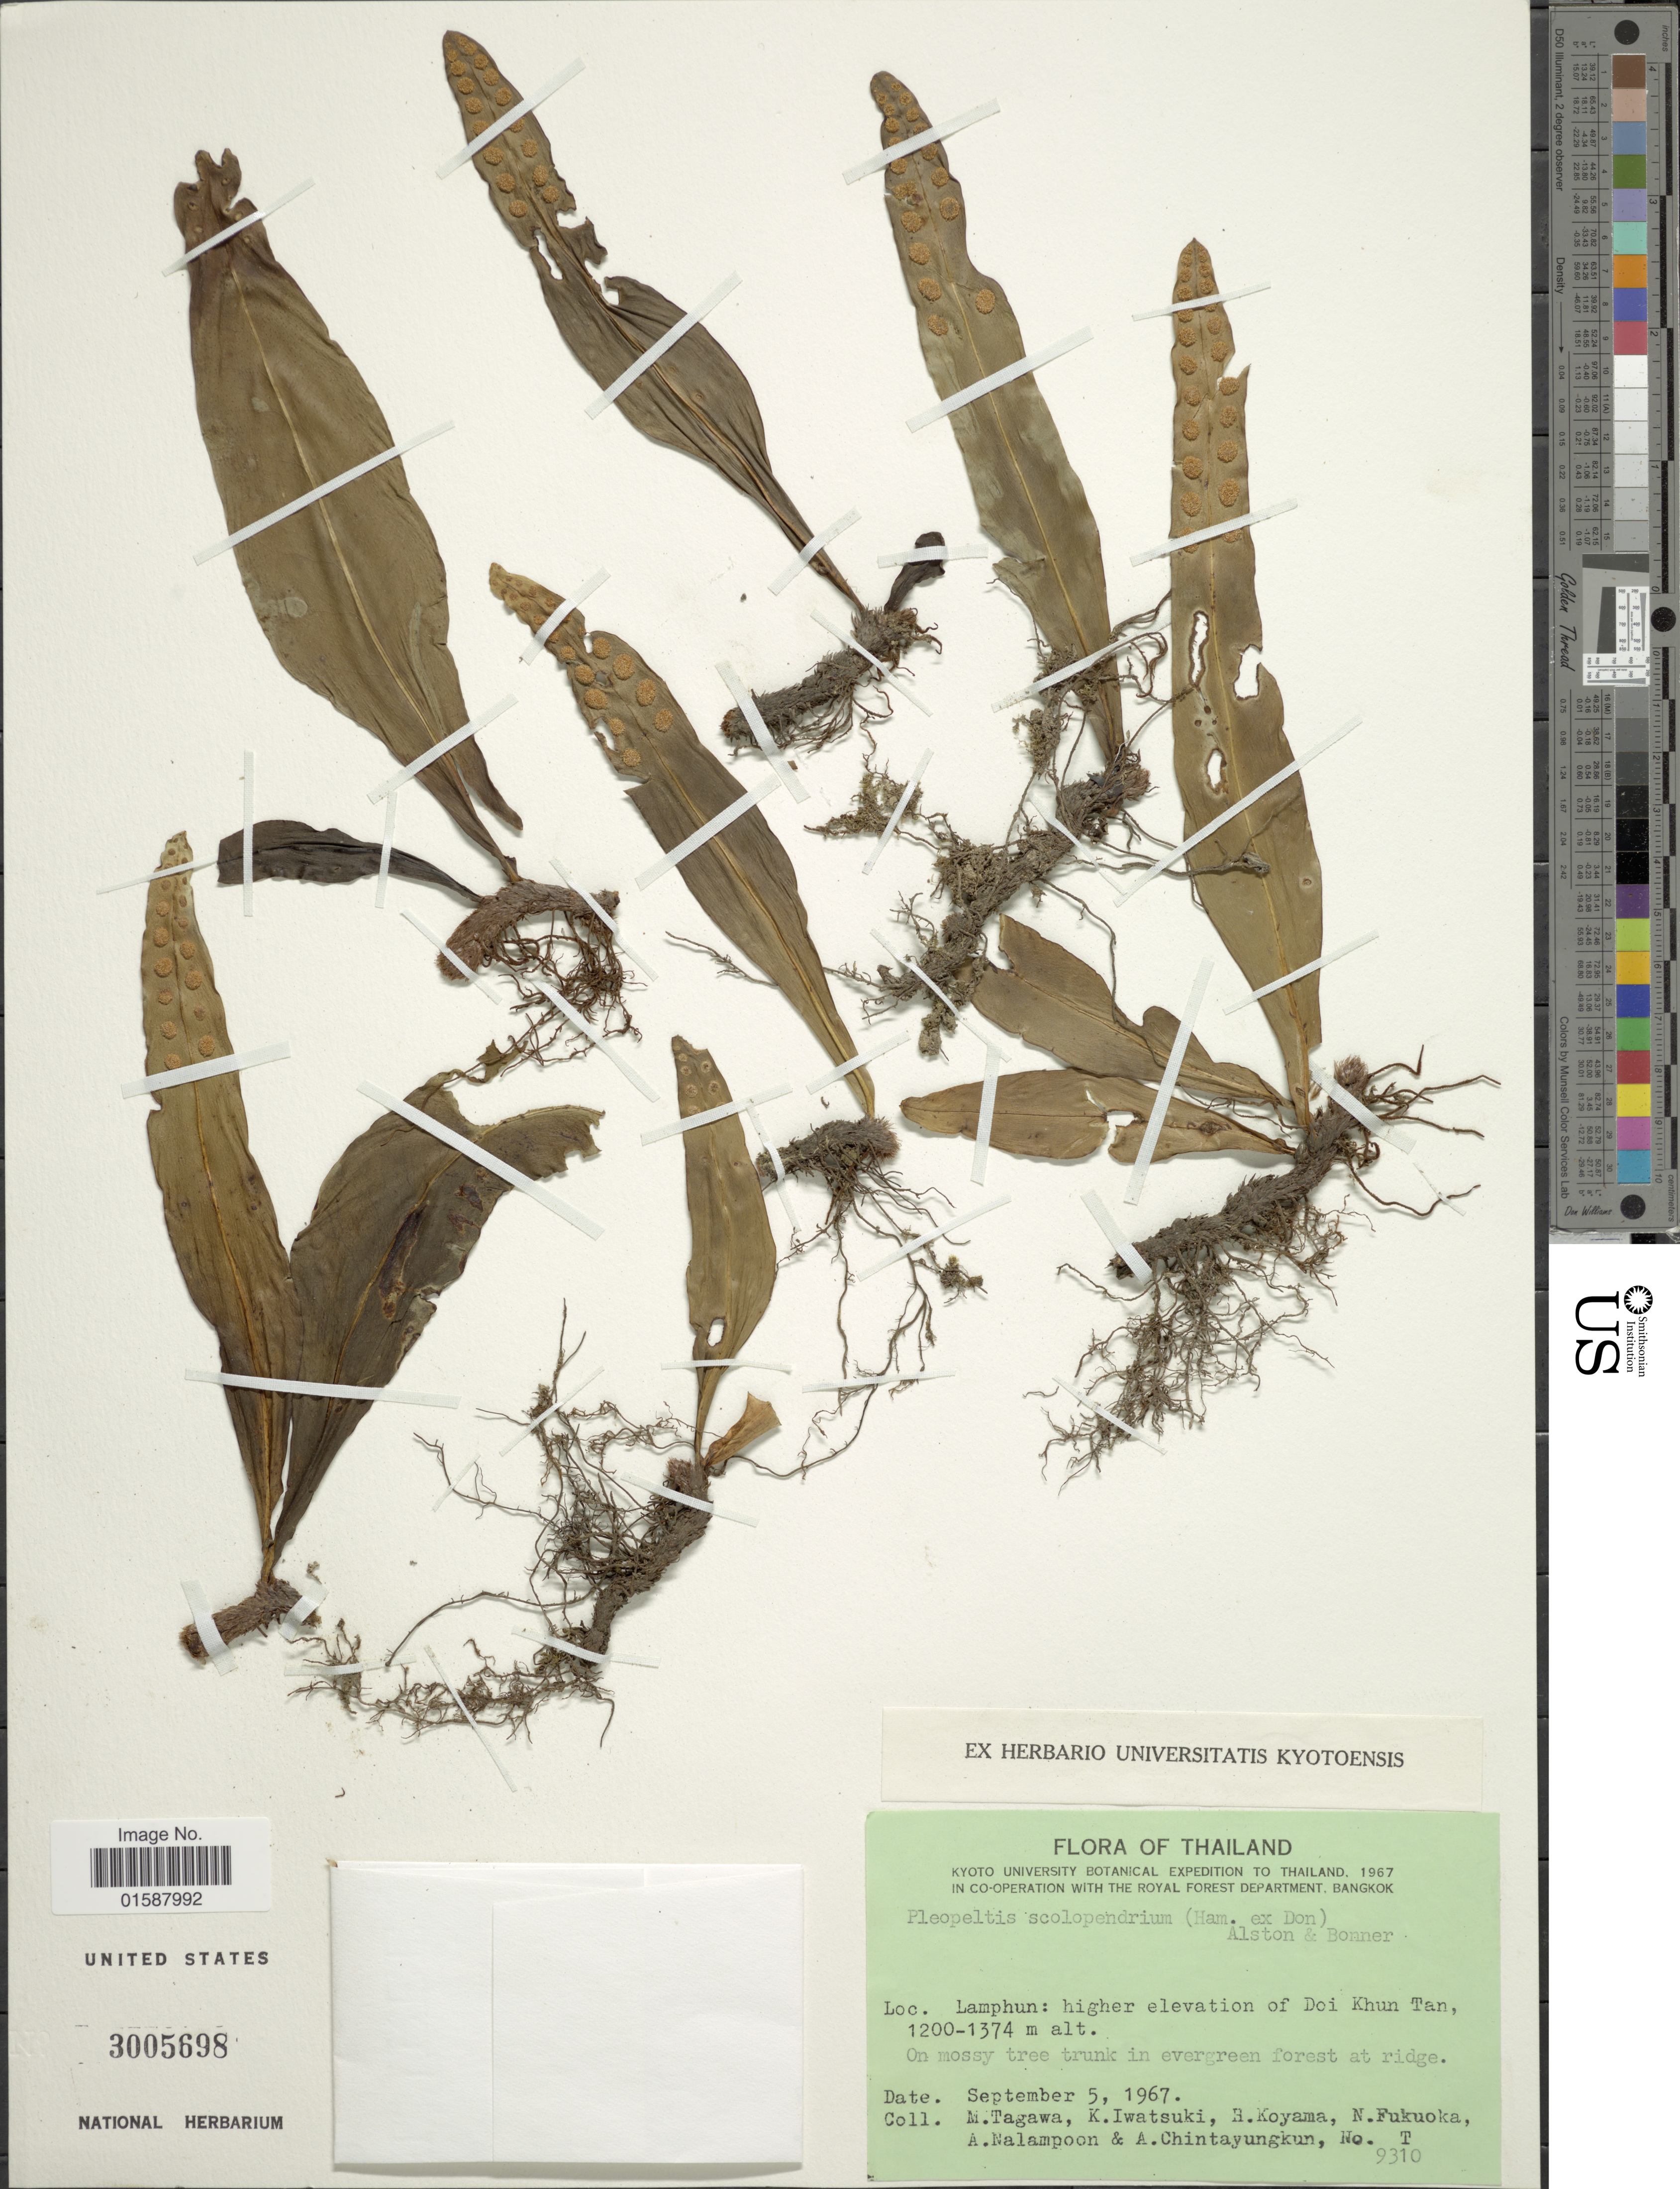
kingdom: Plantae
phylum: Tracheophyta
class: Polypodiopsida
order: Polypodiales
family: Polypodiaceae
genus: Lepisorus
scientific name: Lepisorus scolopendrium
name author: (Buch.-Ham. ex D. Don) Mehra & Bir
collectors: M. Tagawa, K. Iwatsuki, H. Koyama, N. Fukuoka & et al.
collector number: T9310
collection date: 1967-09-05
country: Thailand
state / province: Lamphun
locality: Higher elevation of Doi Khun Tan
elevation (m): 1200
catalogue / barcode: US 3005698